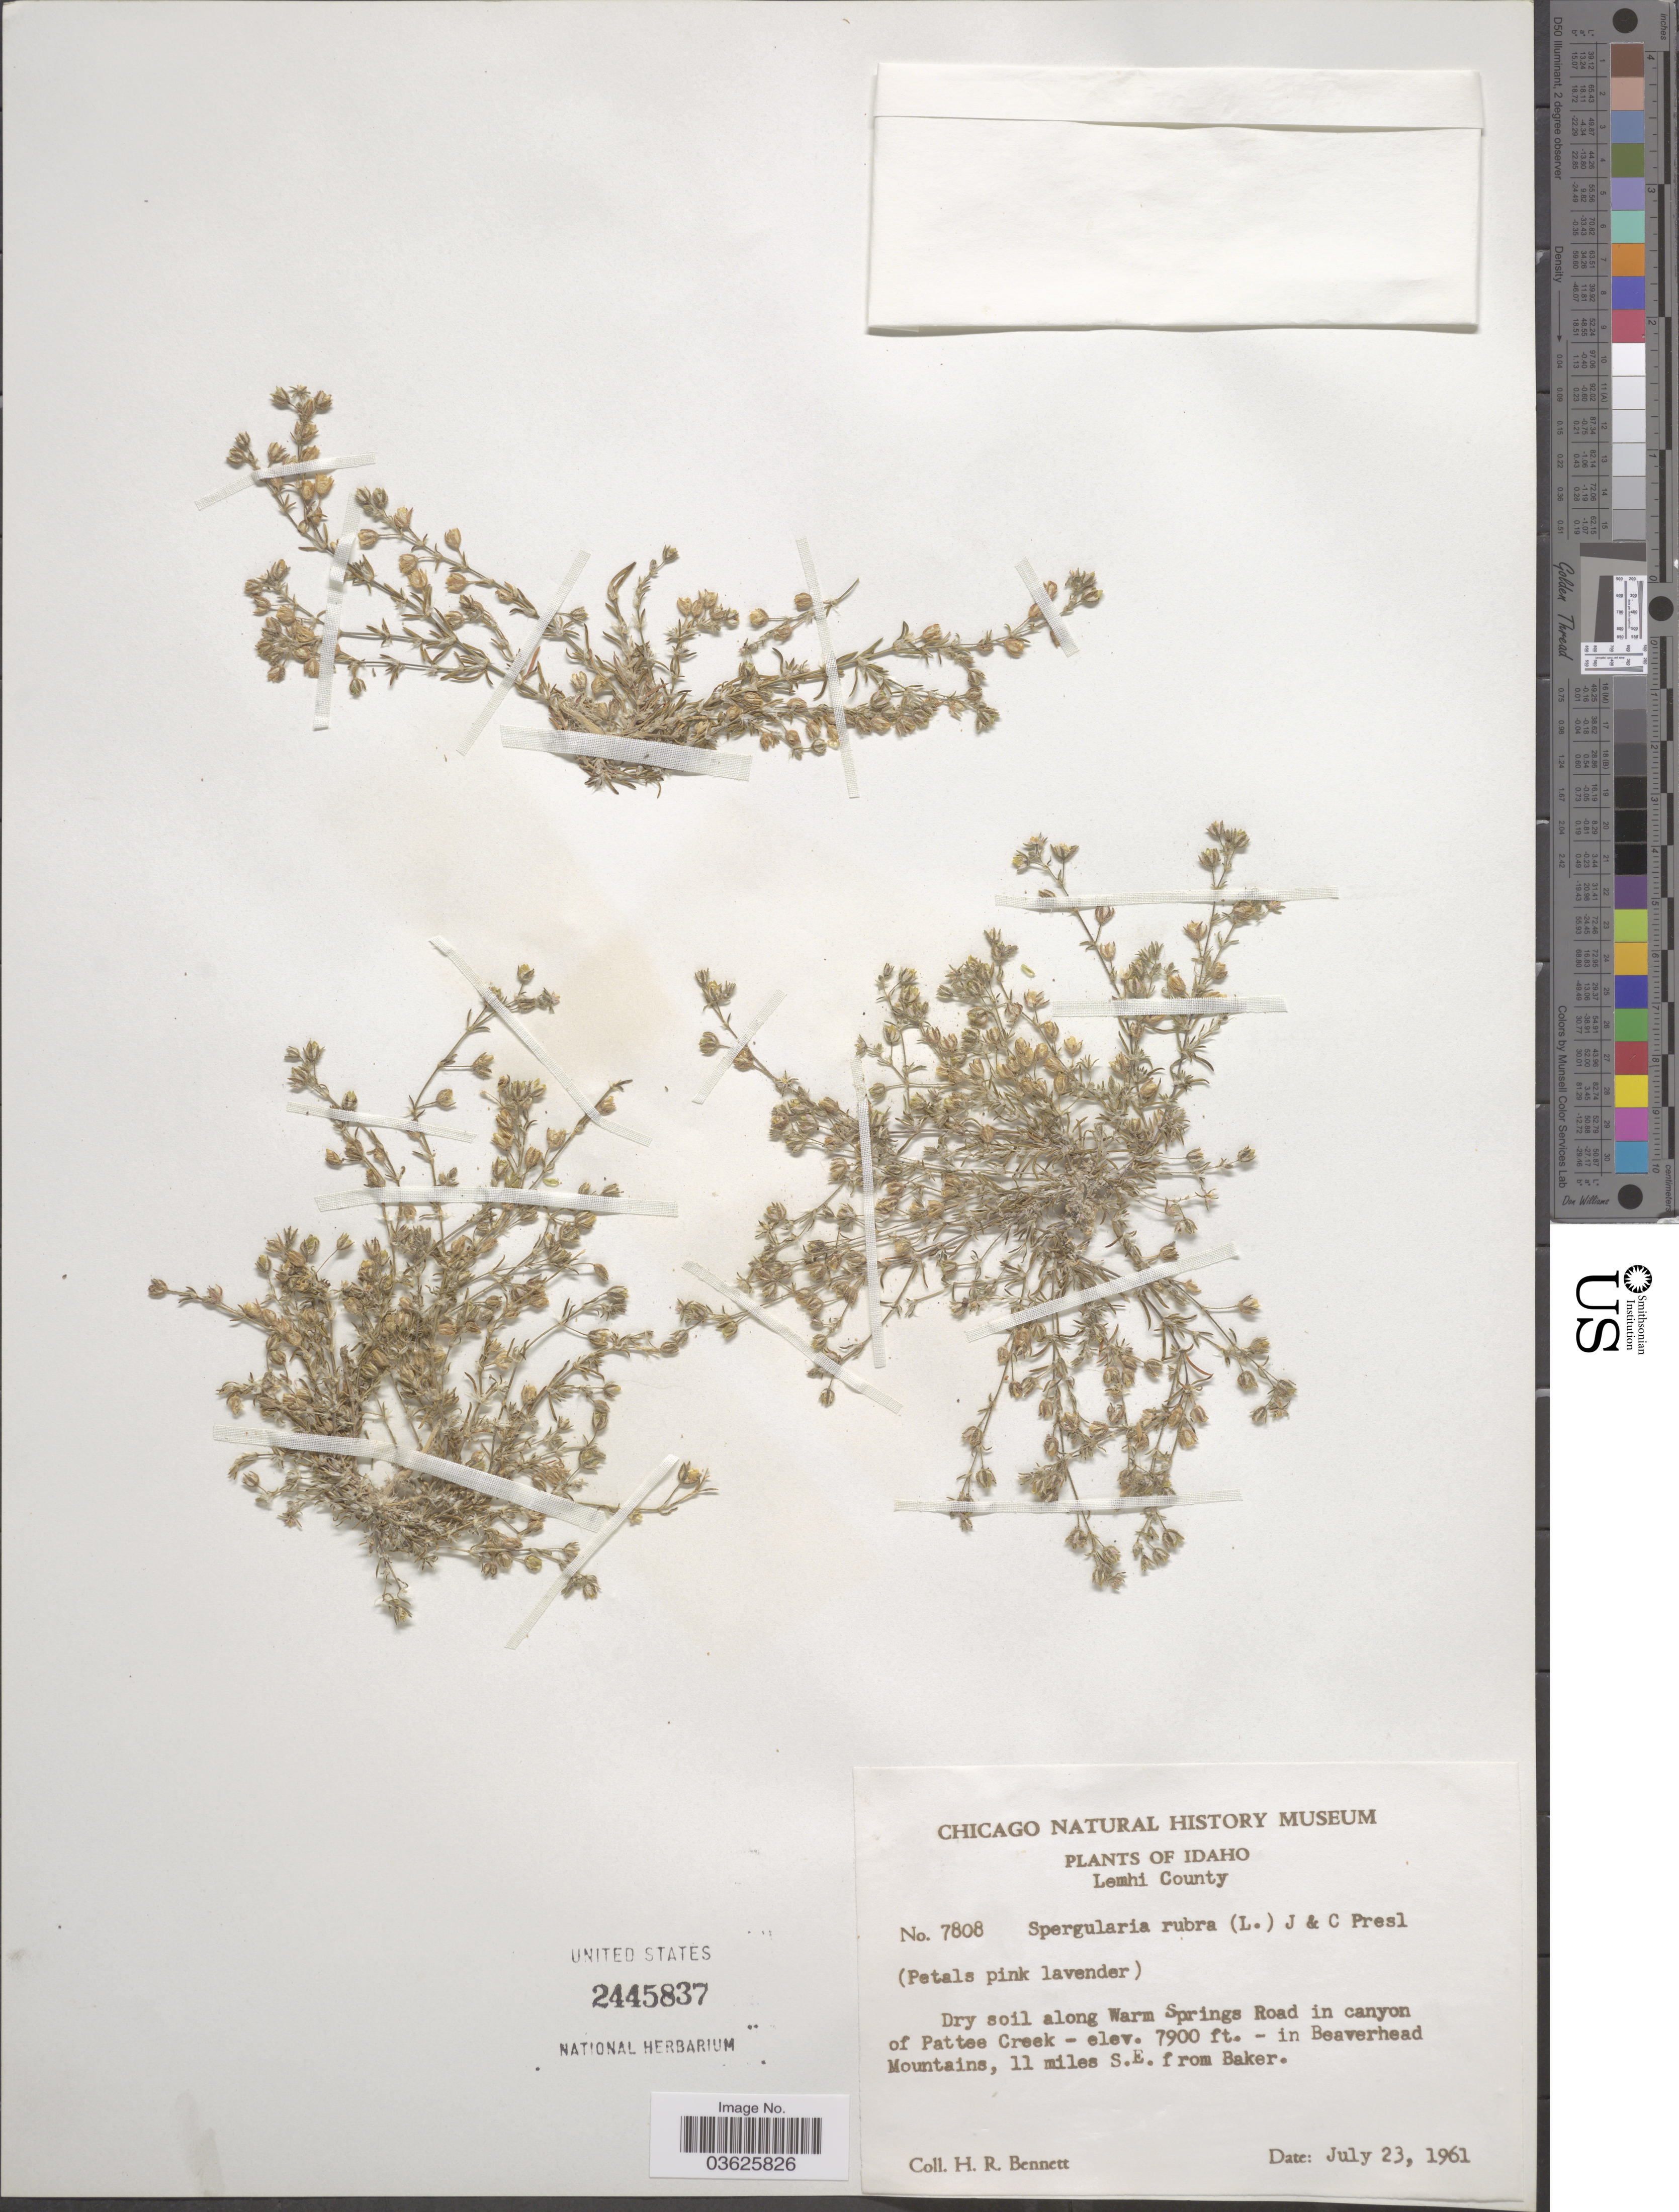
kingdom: Plantae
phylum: Tracheophyta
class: Magnoliopsida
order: Caryophyllales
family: Caryophyllaceae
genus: Spergularia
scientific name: Spergularia rubra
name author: (L.) J. Presl & C. Presl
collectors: H. R. Bennett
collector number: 7808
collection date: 1961-07-23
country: United States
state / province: Idaho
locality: Lemhi County. Dry soil along Warm Springs Road in canyon of Pattee Creek - in Beaverhead Mountains, 11 miles S.E. from Baker.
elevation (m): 2408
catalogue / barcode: US 2445837